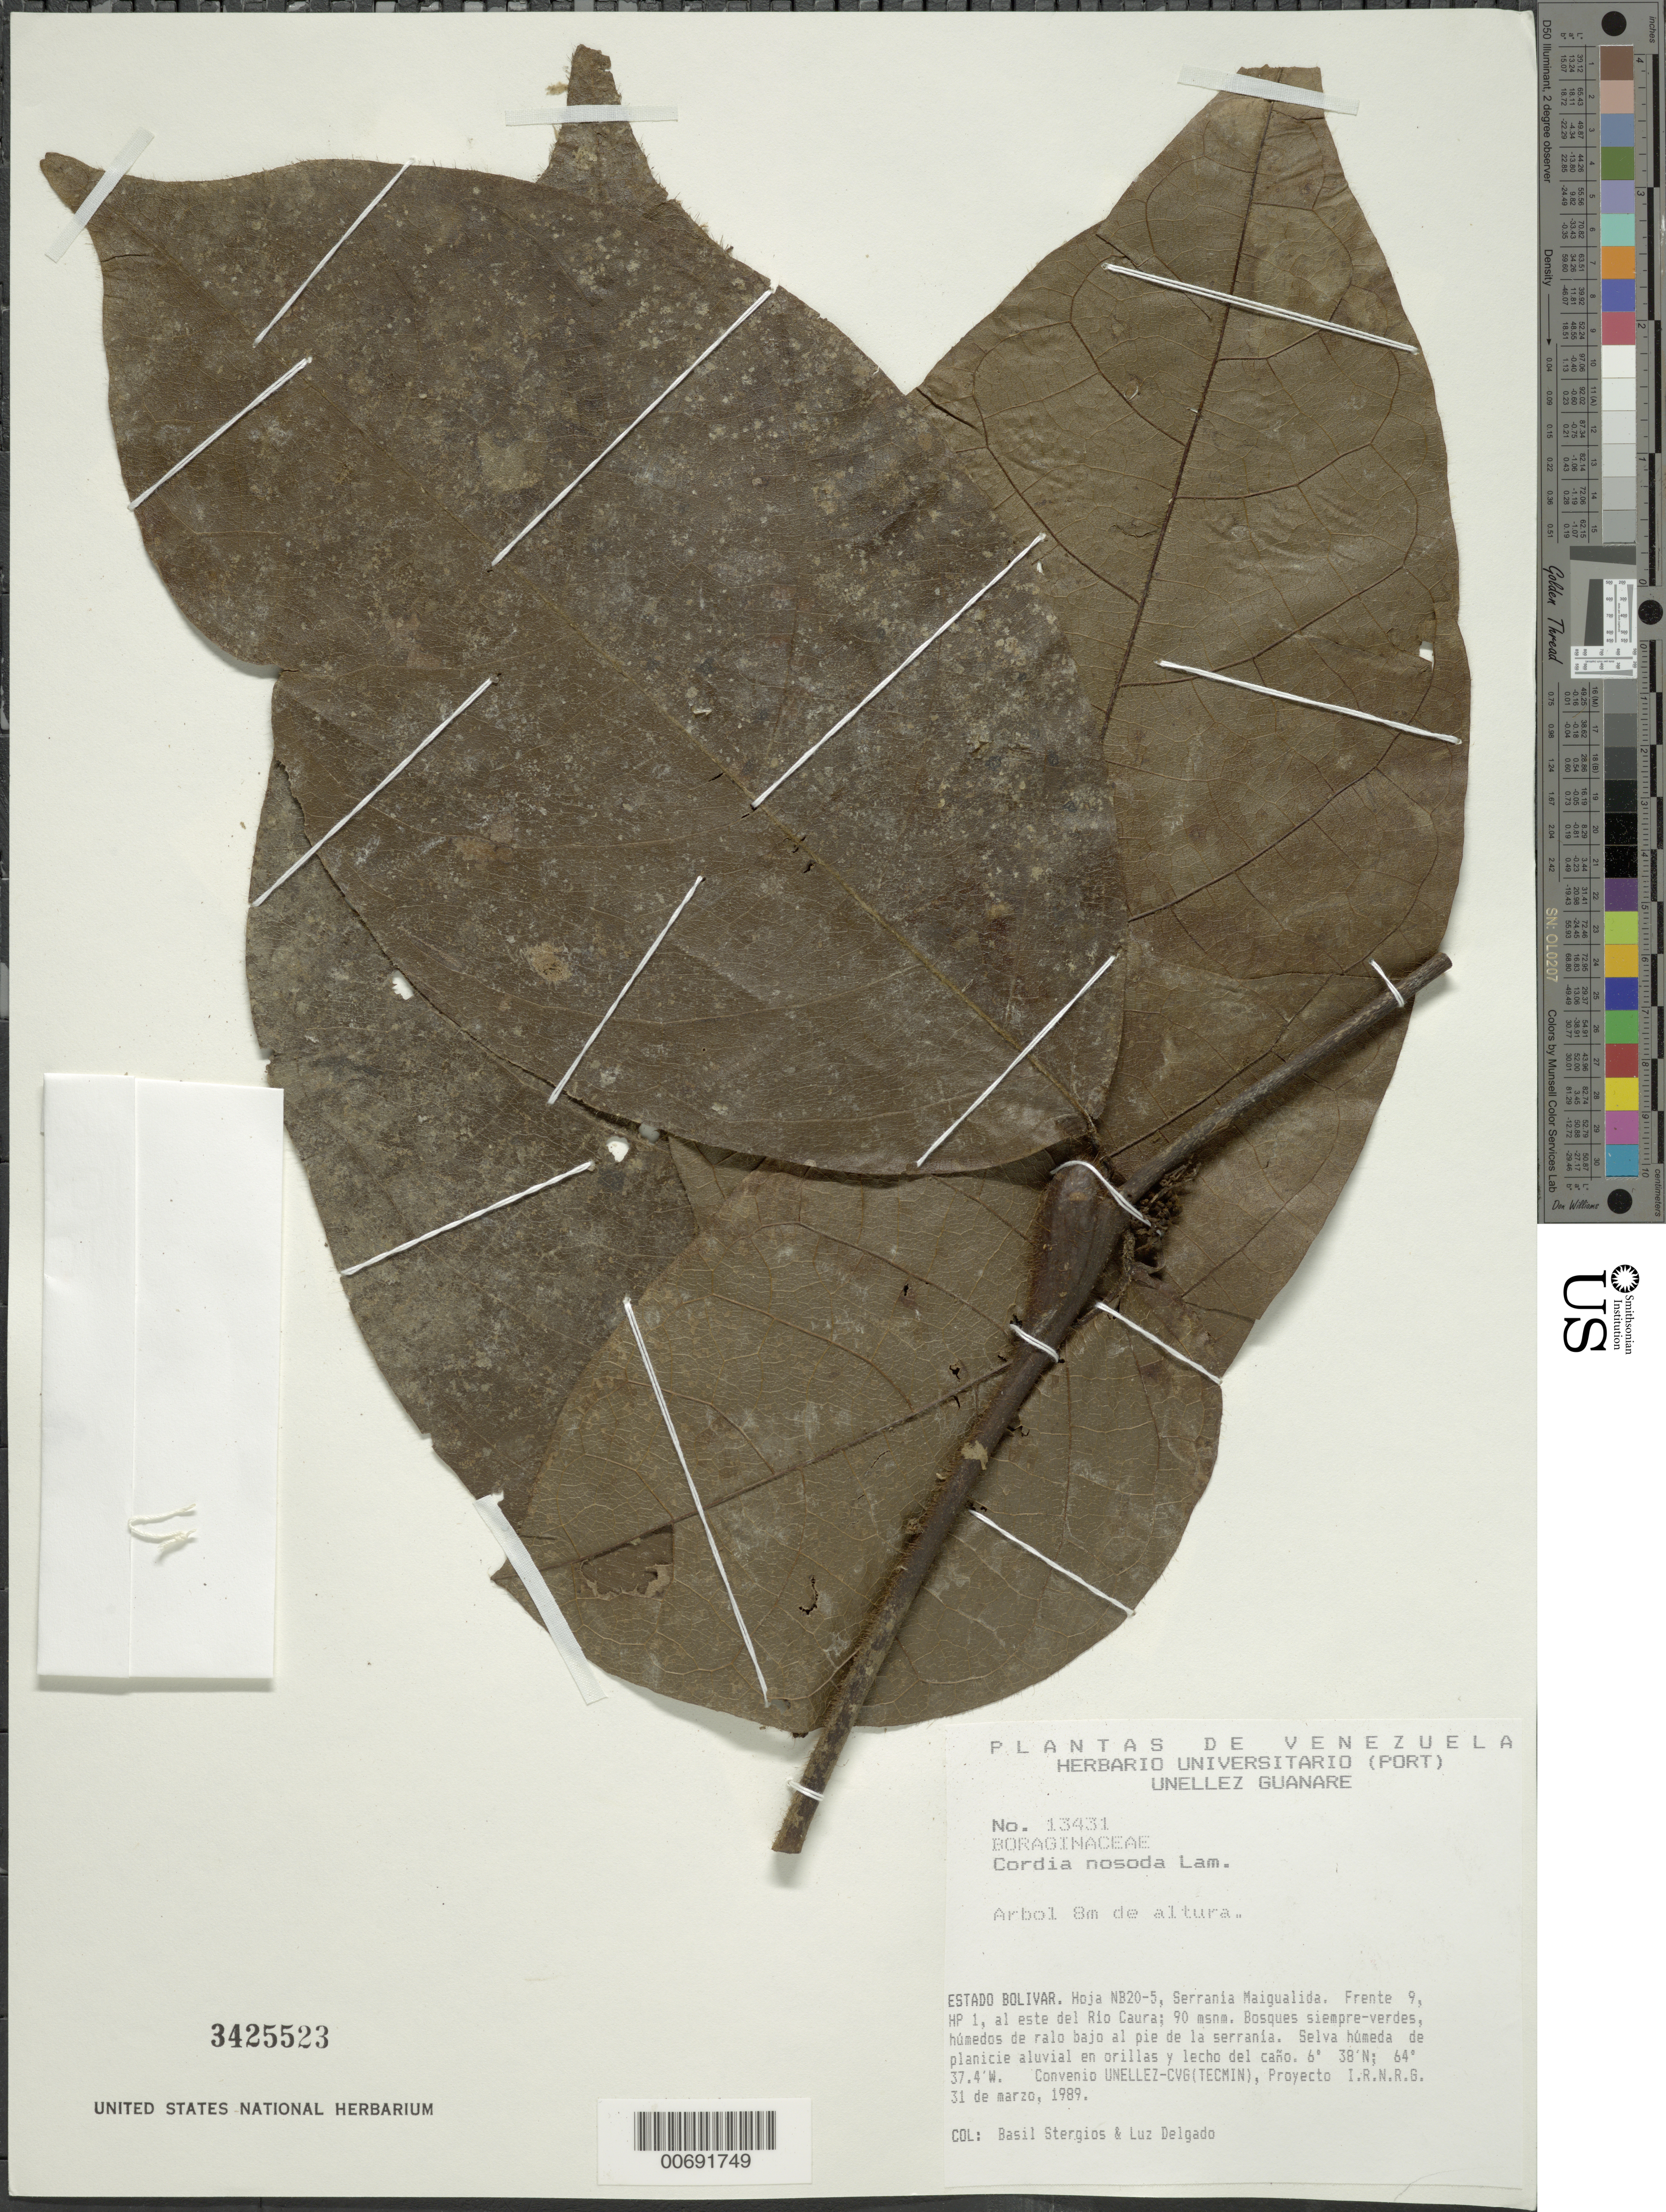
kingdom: Plantae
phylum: Tracheophyta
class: Magnoliopsida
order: Boraginales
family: Cordiaceae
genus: Cordia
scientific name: Cordia nodosa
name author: Lam.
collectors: B. G. Stergios & L. Delgado V.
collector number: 13431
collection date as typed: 31-Mar-89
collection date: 1989-03-31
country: Venezuela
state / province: Bolívar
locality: Serrania Maigualida, E del río Caura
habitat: Bosques siempre verdes humedos de ralo bajo al pié de la serrania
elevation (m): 90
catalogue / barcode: US 3425523